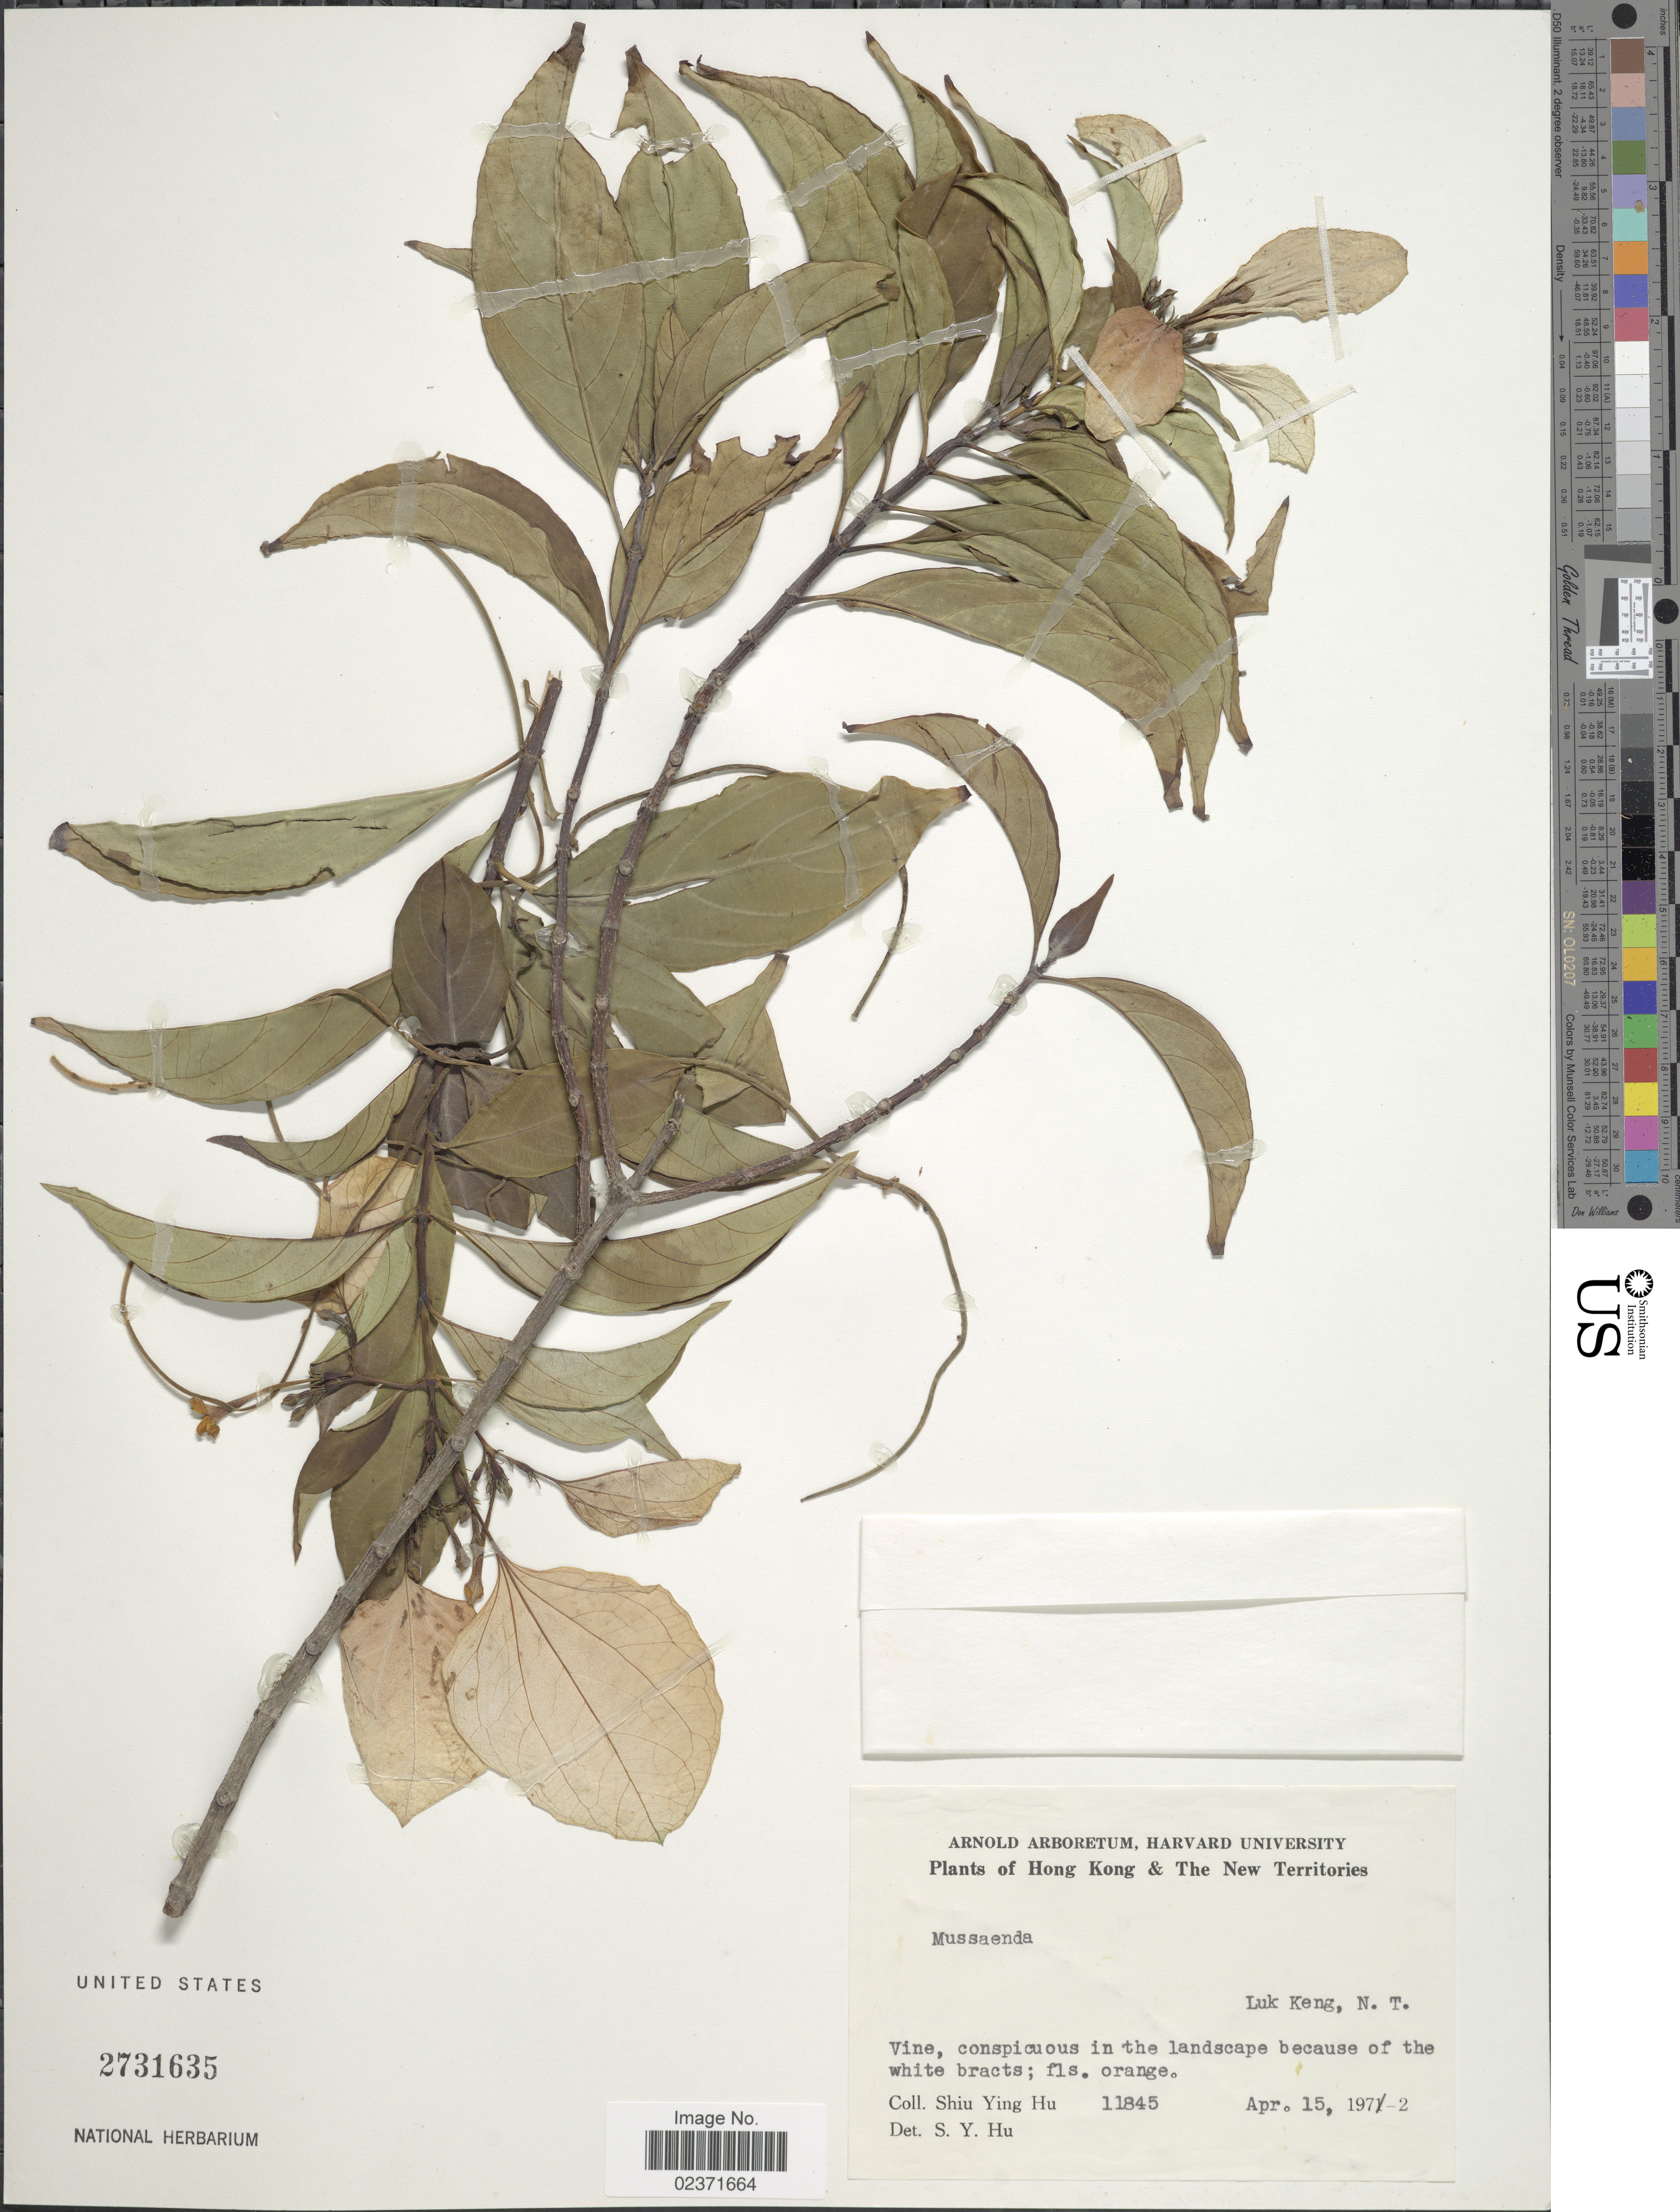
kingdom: Plantae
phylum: Tracheophyta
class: Magnoliopsida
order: Gentianales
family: Rubiaceae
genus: Mussaenda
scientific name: Mussaenda sp.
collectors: S. Y. Hu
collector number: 11845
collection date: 1972-04-15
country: China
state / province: Hong Kong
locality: Hong Kong & The New Territories. Luk Keng, N. T.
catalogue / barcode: US 2731635